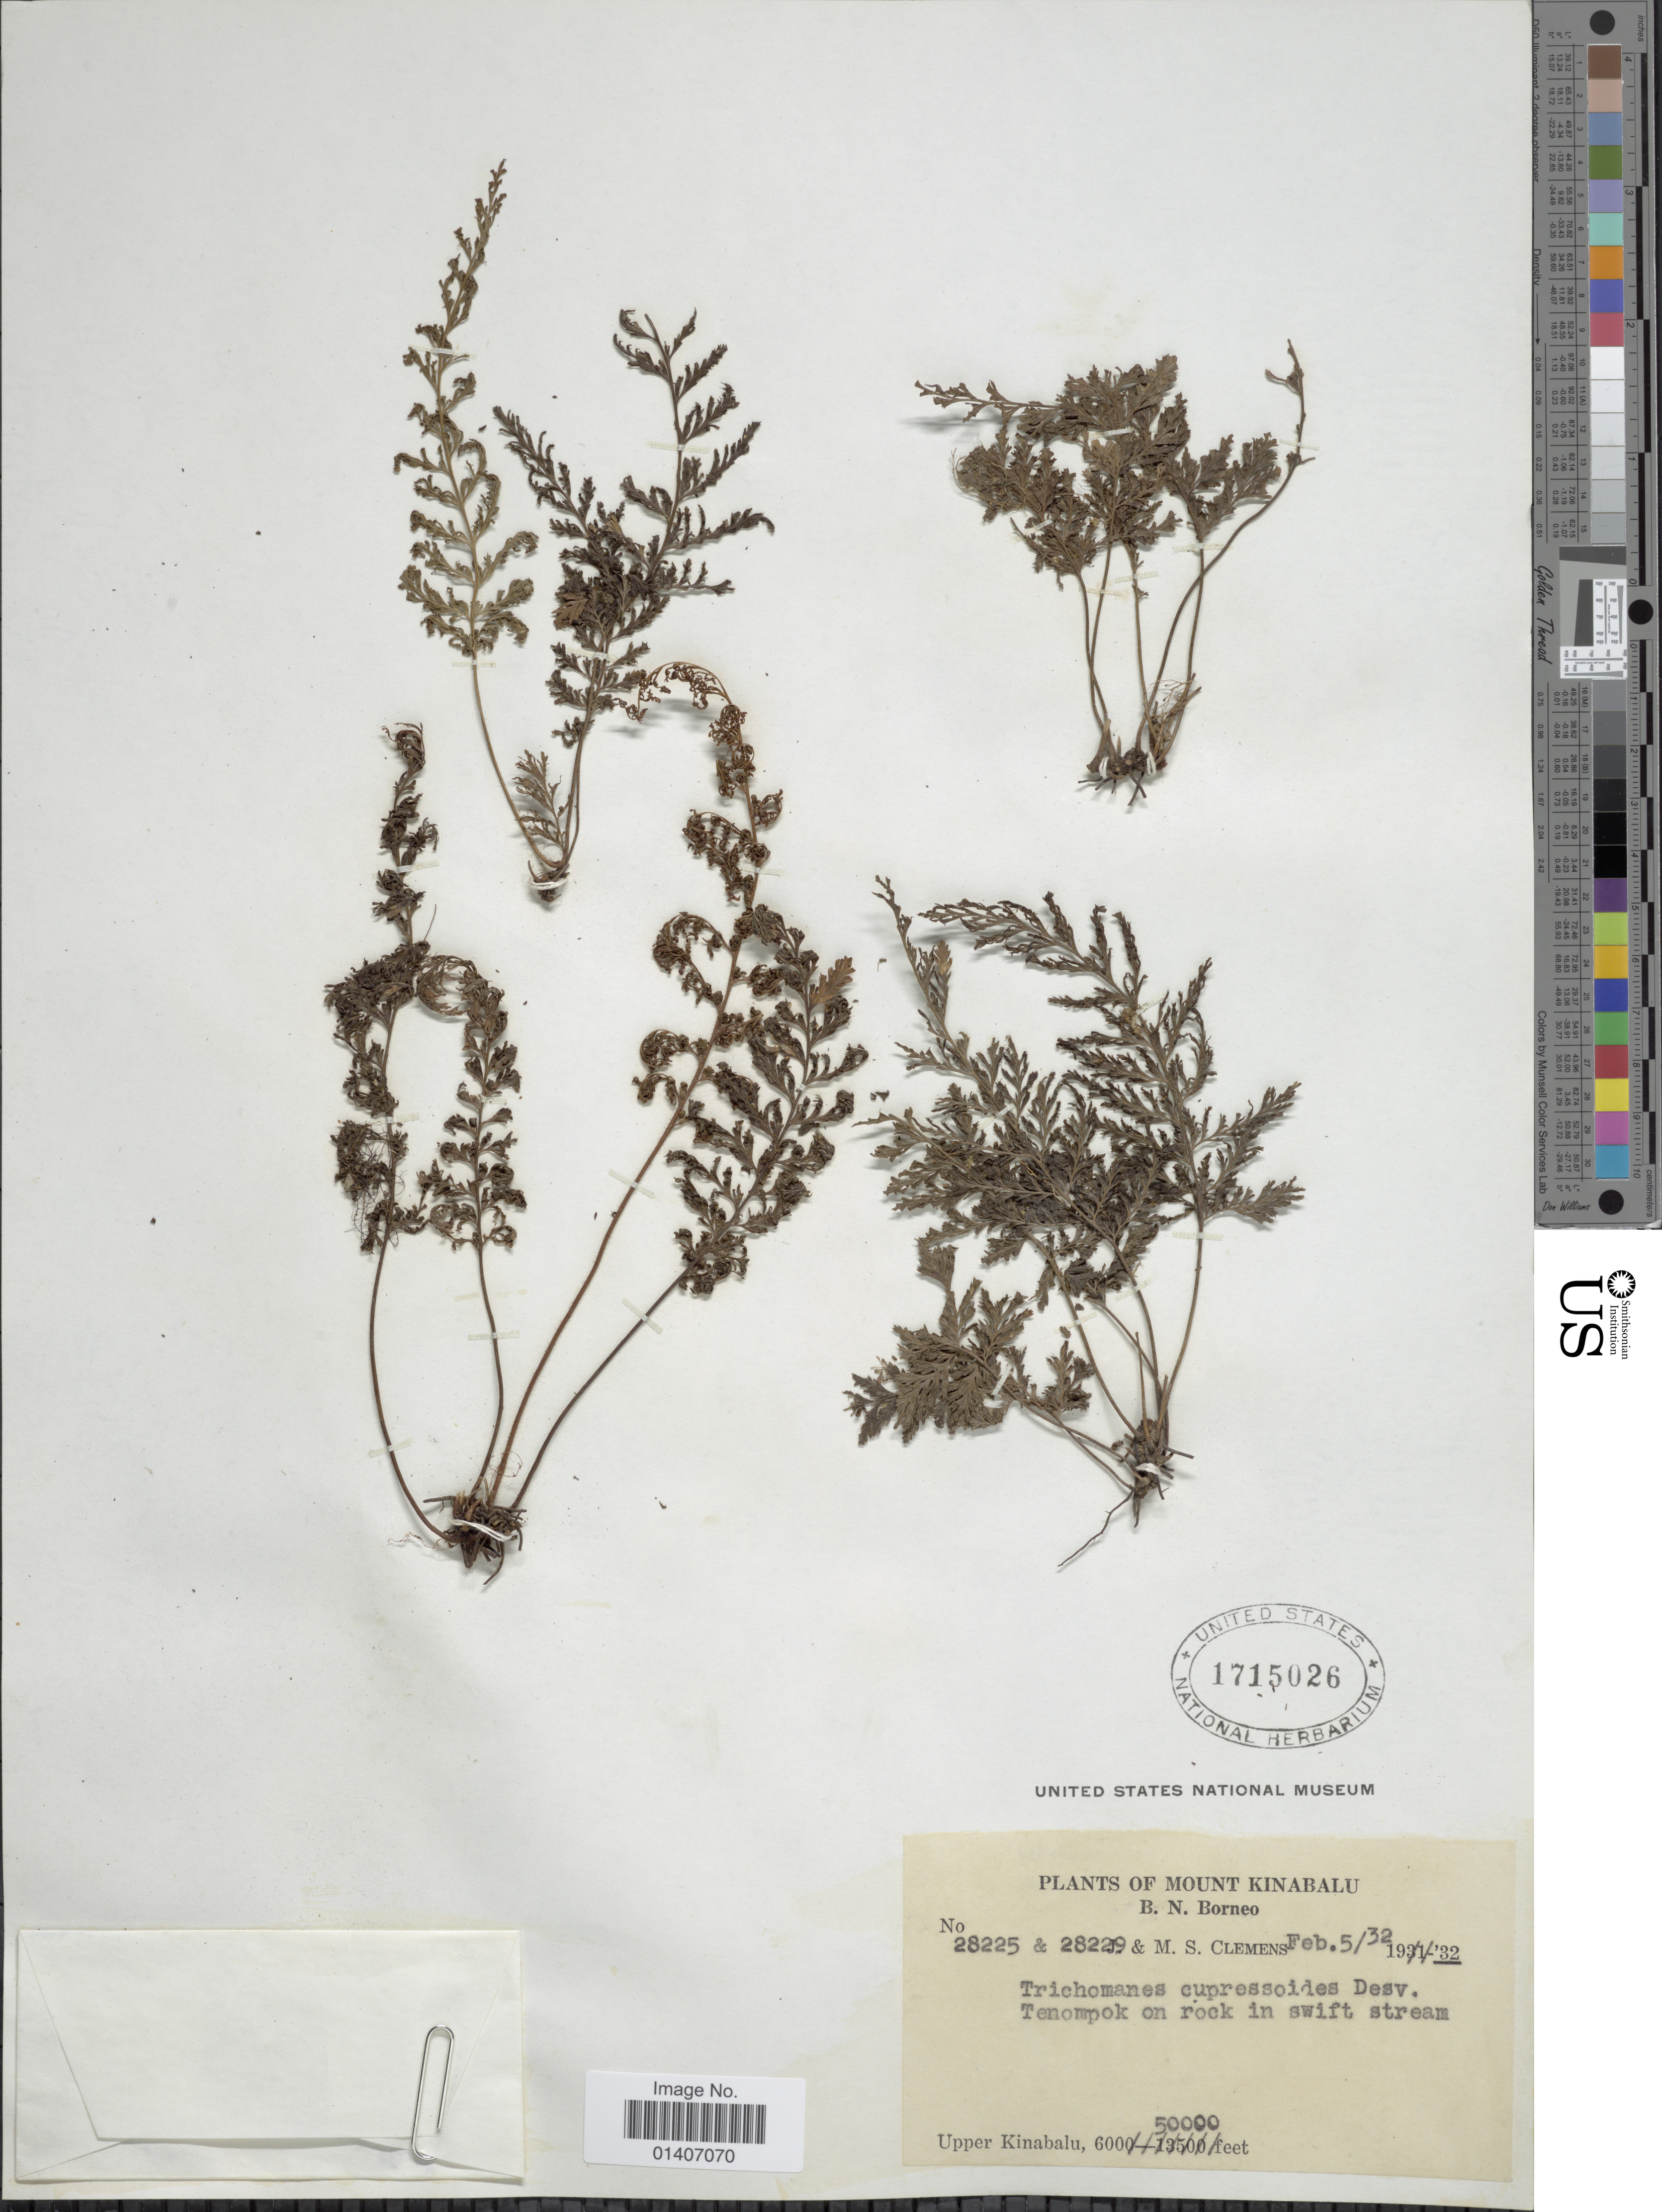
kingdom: Plantae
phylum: Tracheophyta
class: Polypodiopsida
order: Hymenophyllales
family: Hymenophyllaceae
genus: Abrodictyum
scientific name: Abrodictyum obscurum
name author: (Blume) Ebihara & K. Iwats.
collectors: J. Clemens & M. S. Clemens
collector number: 28225&28229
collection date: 1932-02-05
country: Malaysia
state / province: Sabah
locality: B.N. Borneo, Mount Kinabalu, Tenompok on rock in swift stream, Upper Kinabalu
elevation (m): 1829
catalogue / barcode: US 1715026